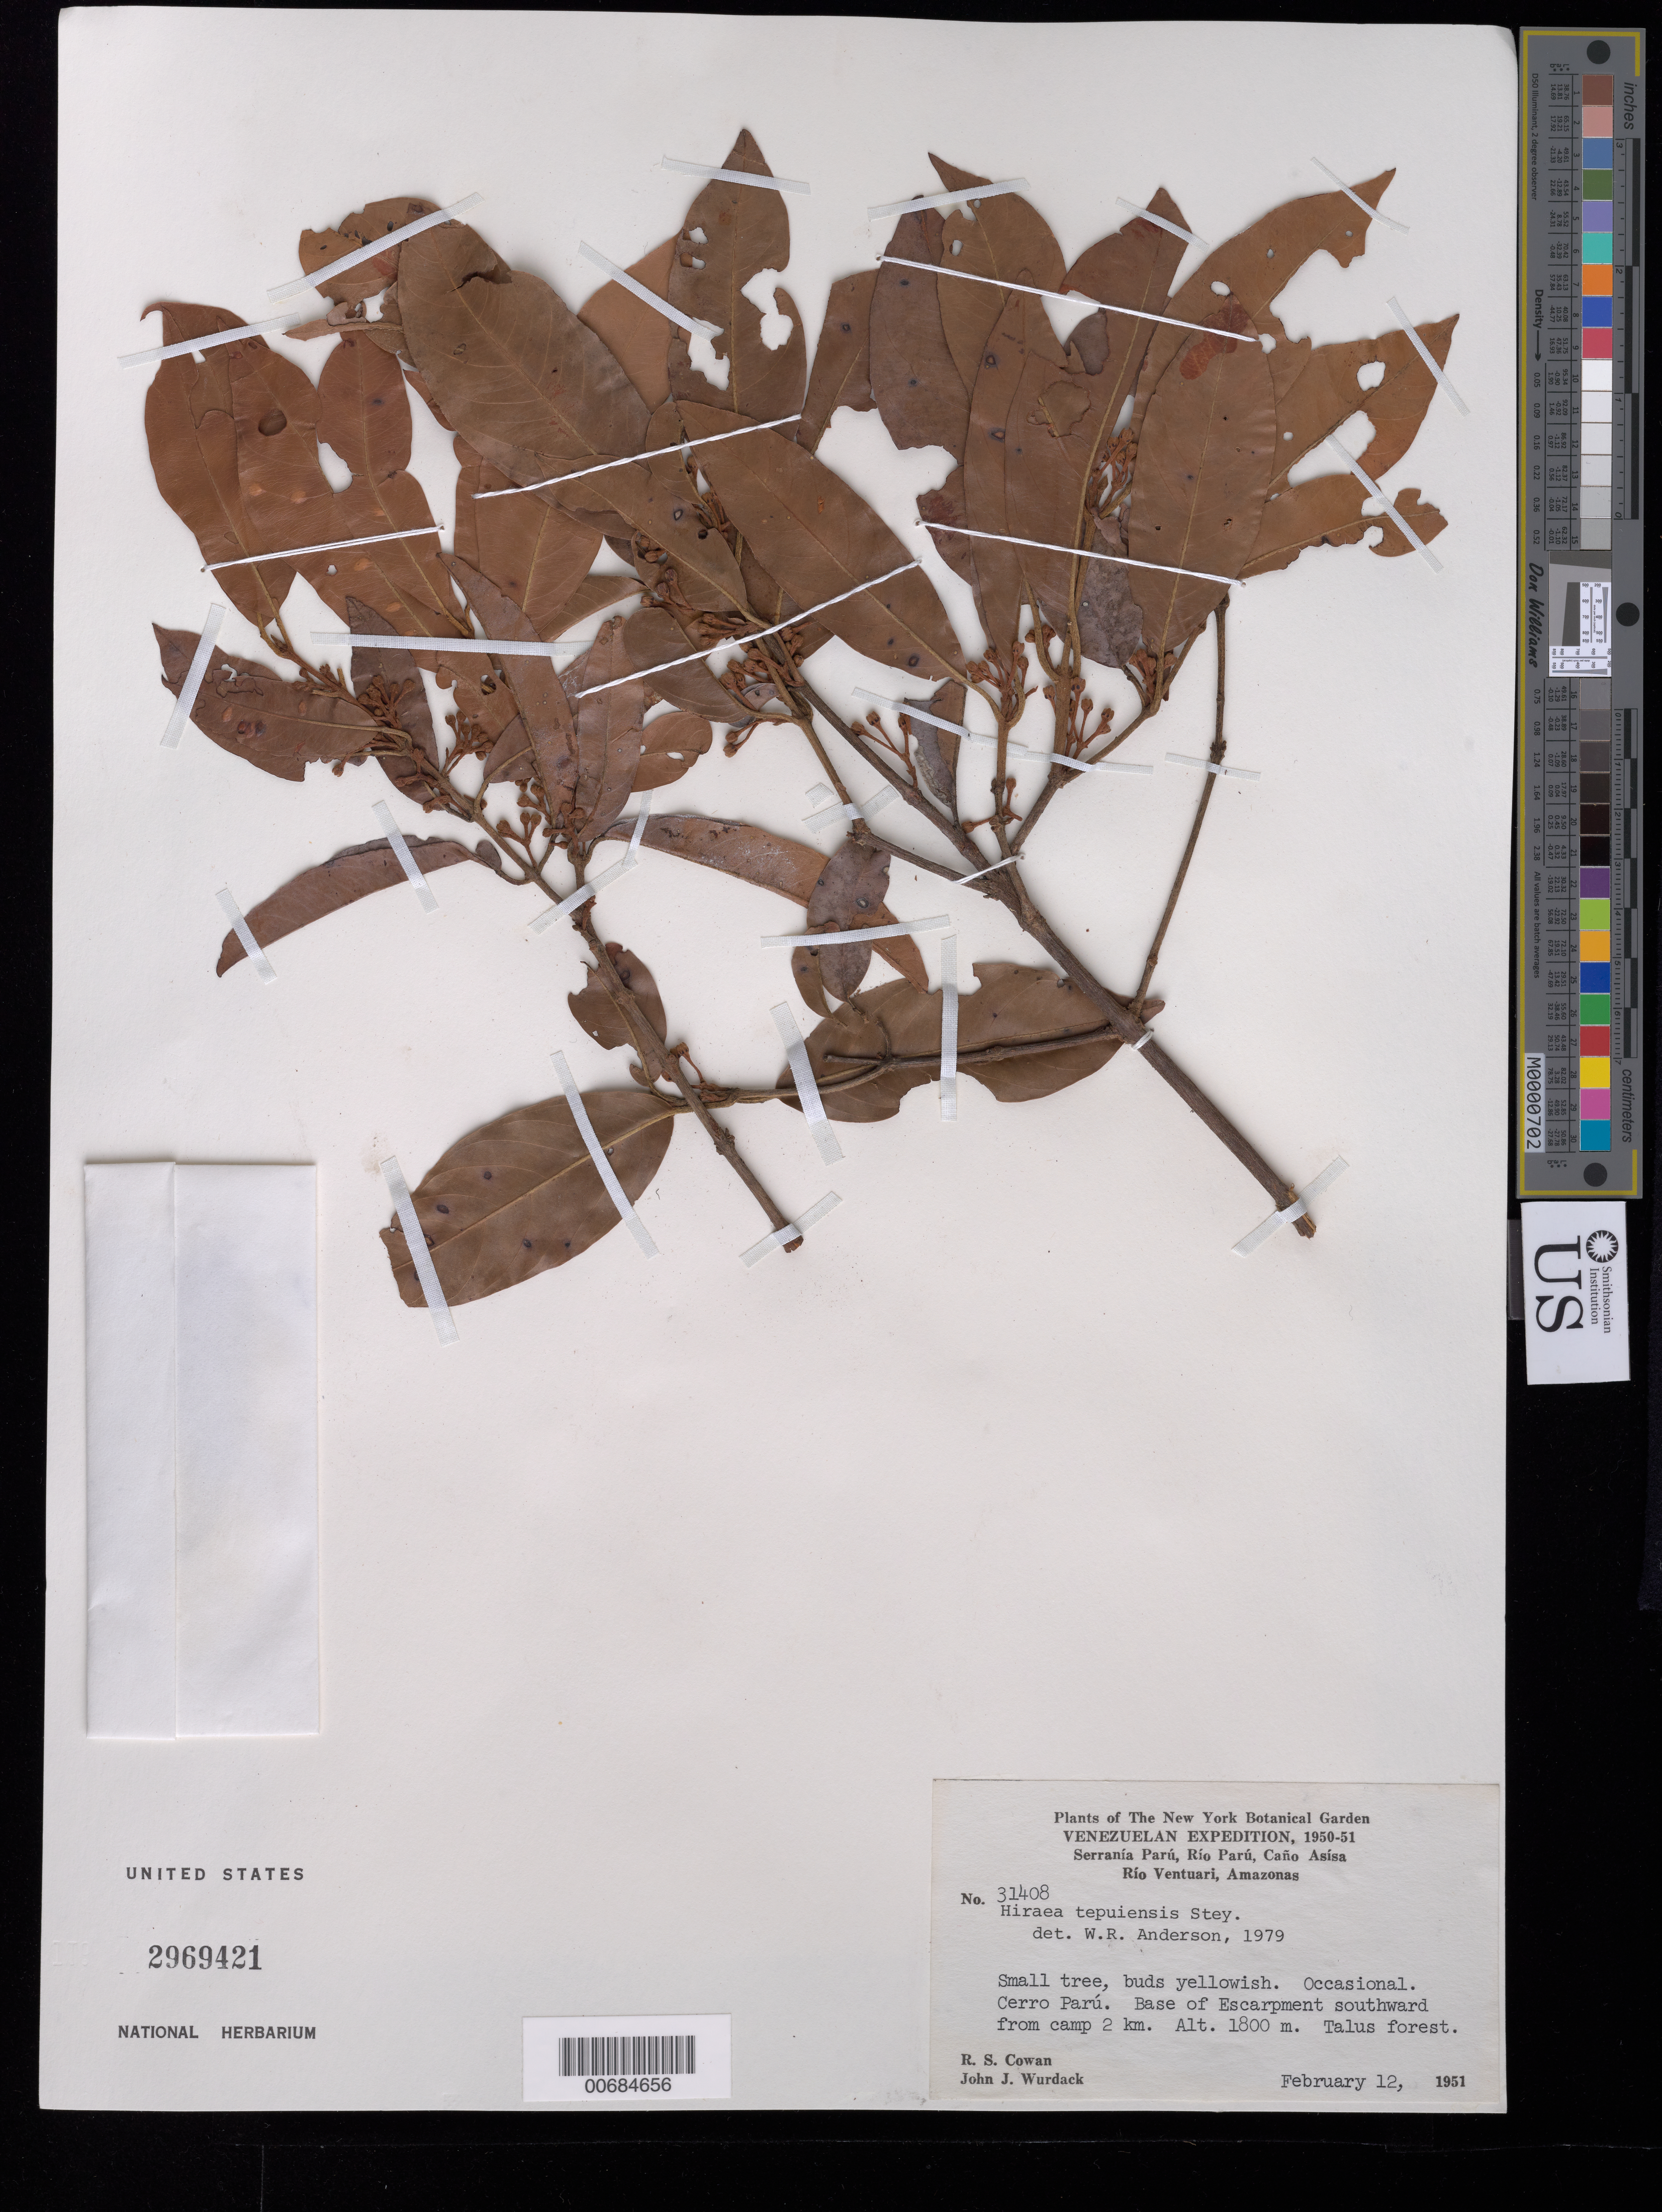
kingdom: Plantae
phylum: Tracheophyta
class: Magnoliopsida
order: Malpighiales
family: Malpighiaceae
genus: Hiraea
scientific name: Hiraea tepuiensis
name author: Steyerm.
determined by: Anderson, W. R., (MICH), University of Michigan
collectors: R. S. Cowan & J. J. Wurdack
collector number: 31408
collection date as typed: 12-Feb-51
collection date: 1951-02-12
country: Venezuela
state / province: Amazonas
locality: Serranía Parú, Río Parú, Caño Asísa, West Rim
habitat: Talus forest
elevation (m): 1800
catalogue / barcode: US 2969421